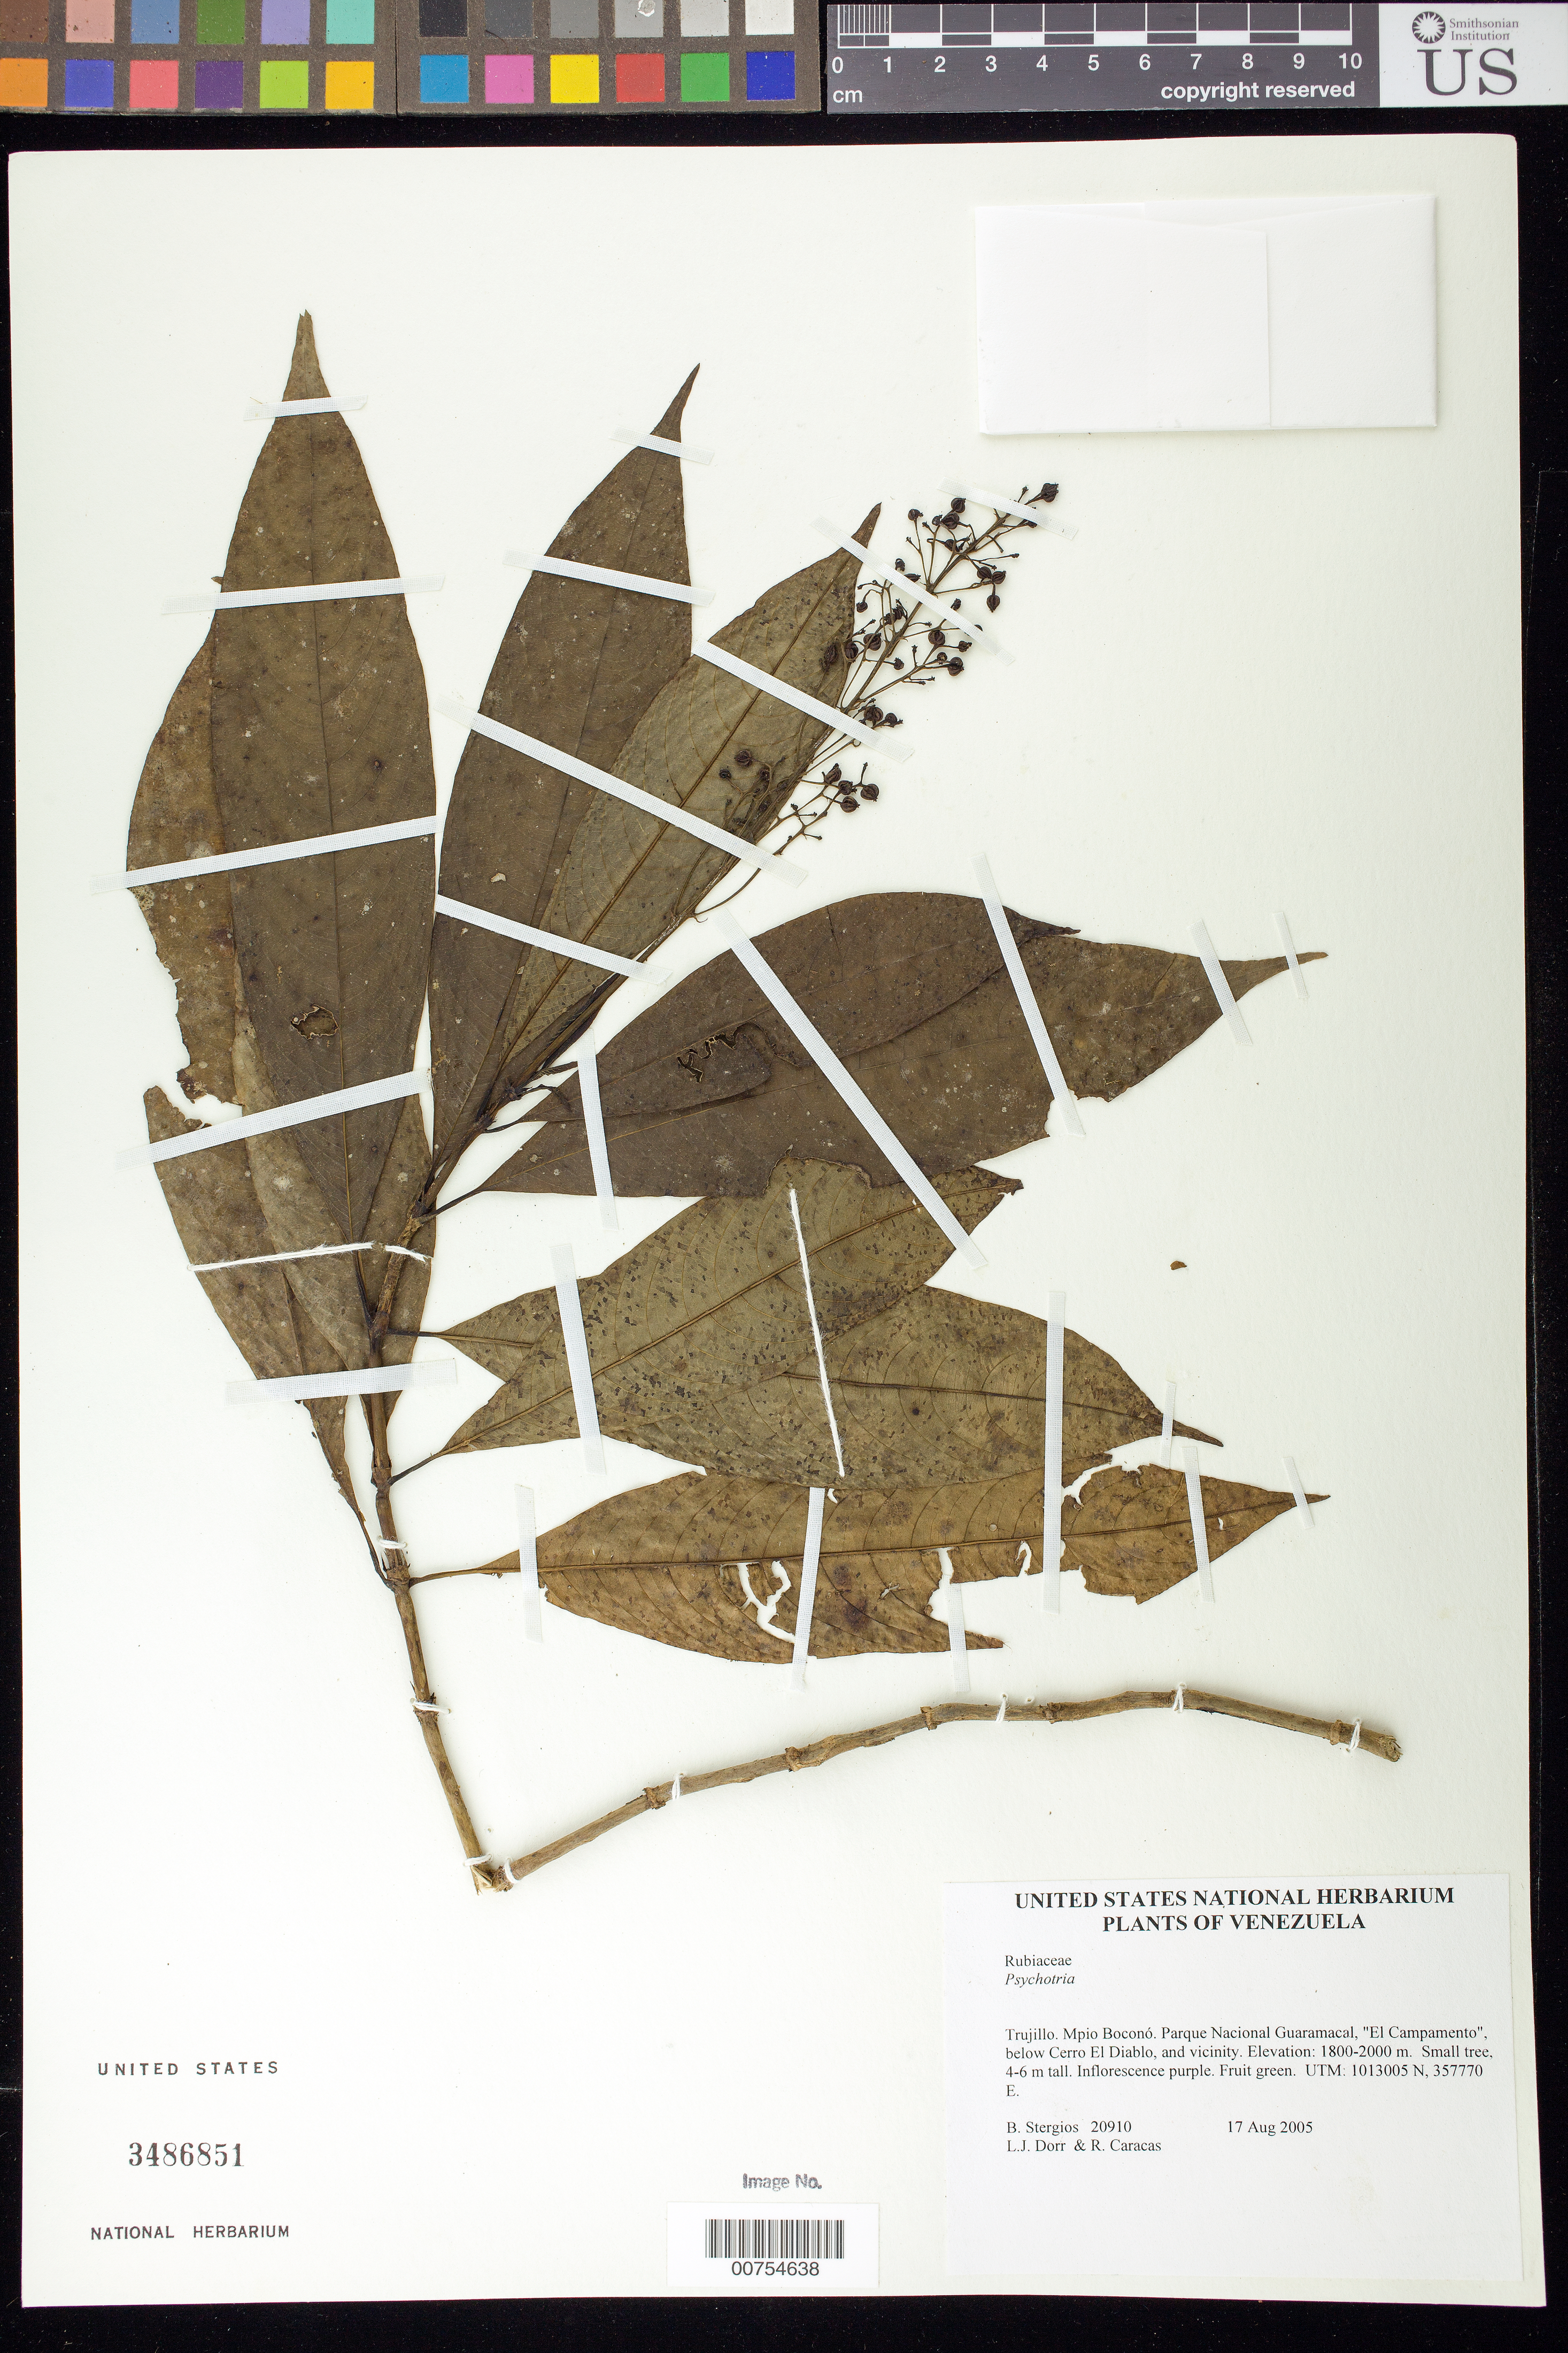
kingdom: Plantae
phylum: Tracheophyta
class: Magnoliopsida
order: Gentianales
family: Rubiaceae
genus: Psychotria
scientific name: Psychotria sp.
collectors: B. G. Stergios, L. J. Dorr & R. Caracas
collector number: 20910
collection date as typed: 17 Aug 2005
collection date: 2005-08-17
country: Venezuela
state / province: Trujillo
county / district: Boconó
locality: Parque Nacional Guaramacal, "El Campamento", below Cerro El Diablo, and vicinity.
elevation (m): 1800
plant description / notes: PORT, US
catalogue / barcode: US 3486851